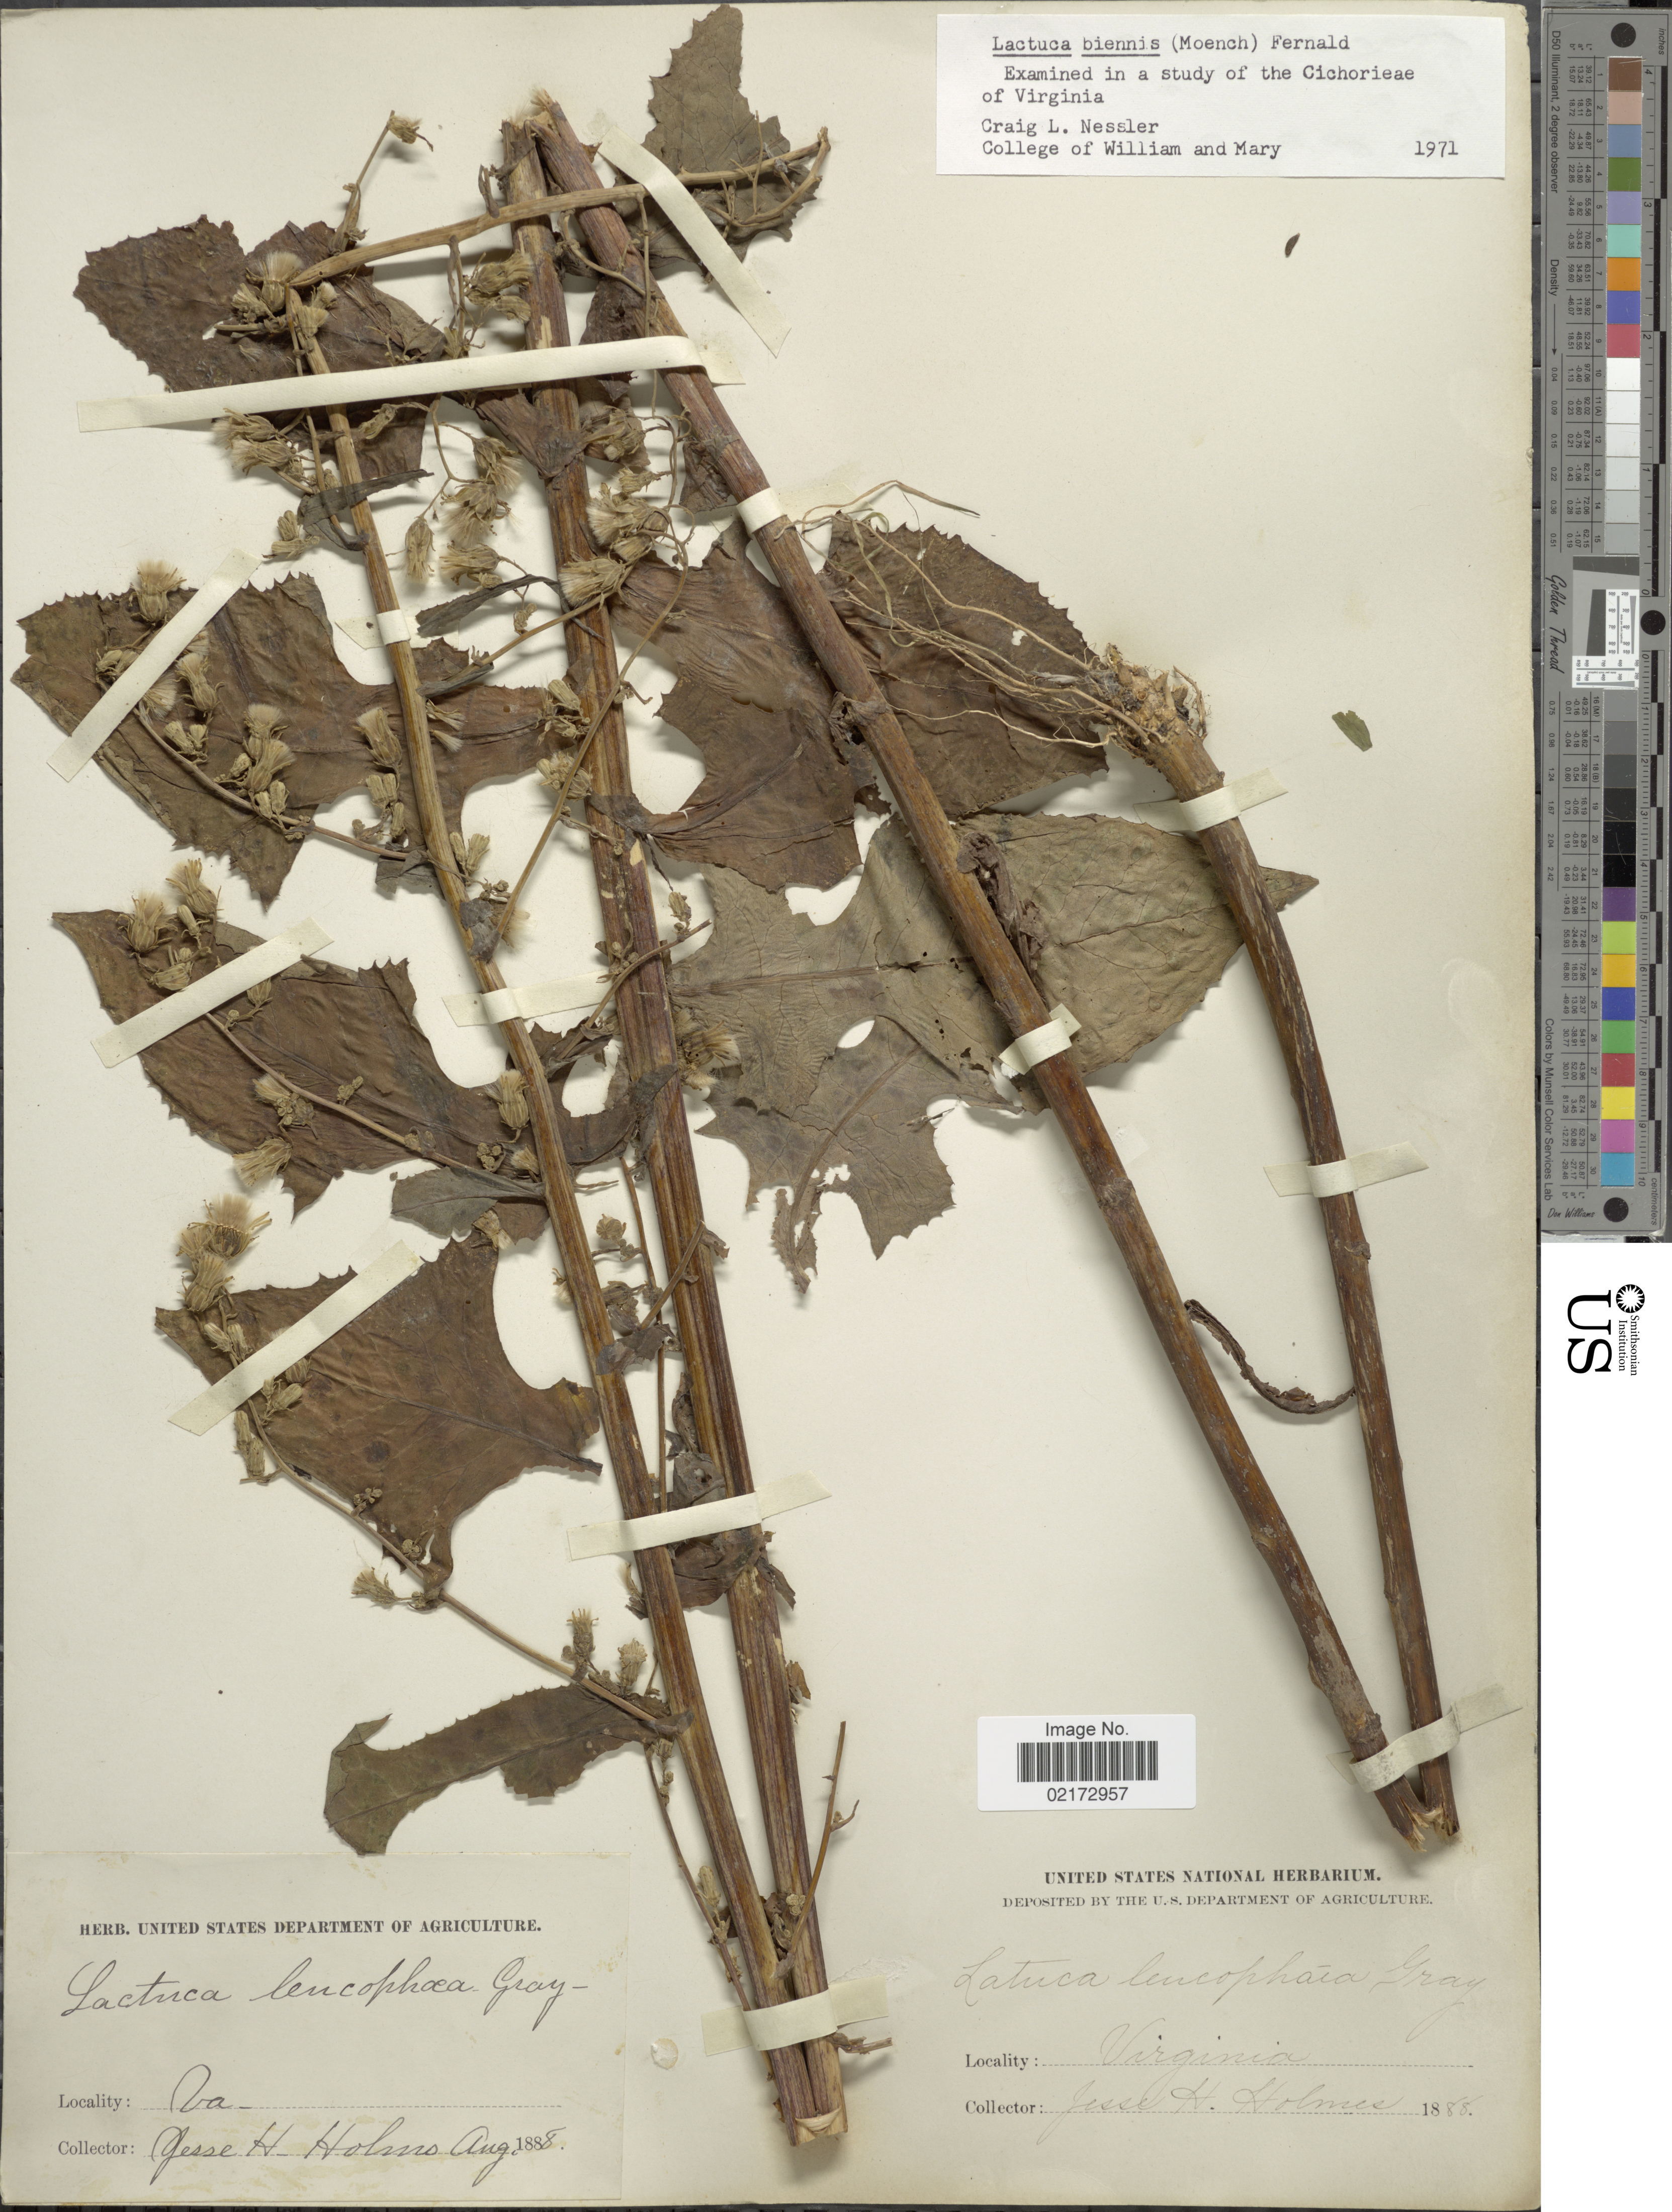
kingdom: Plantae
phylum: Tracheophyta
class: Magnoliopsida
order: Asterales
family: Asteraceae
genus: Lactuca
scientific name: Lactuca biennis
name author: (Moench) Fernald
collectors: J. H. Holms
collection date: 1888-08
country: United States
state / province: Virginia